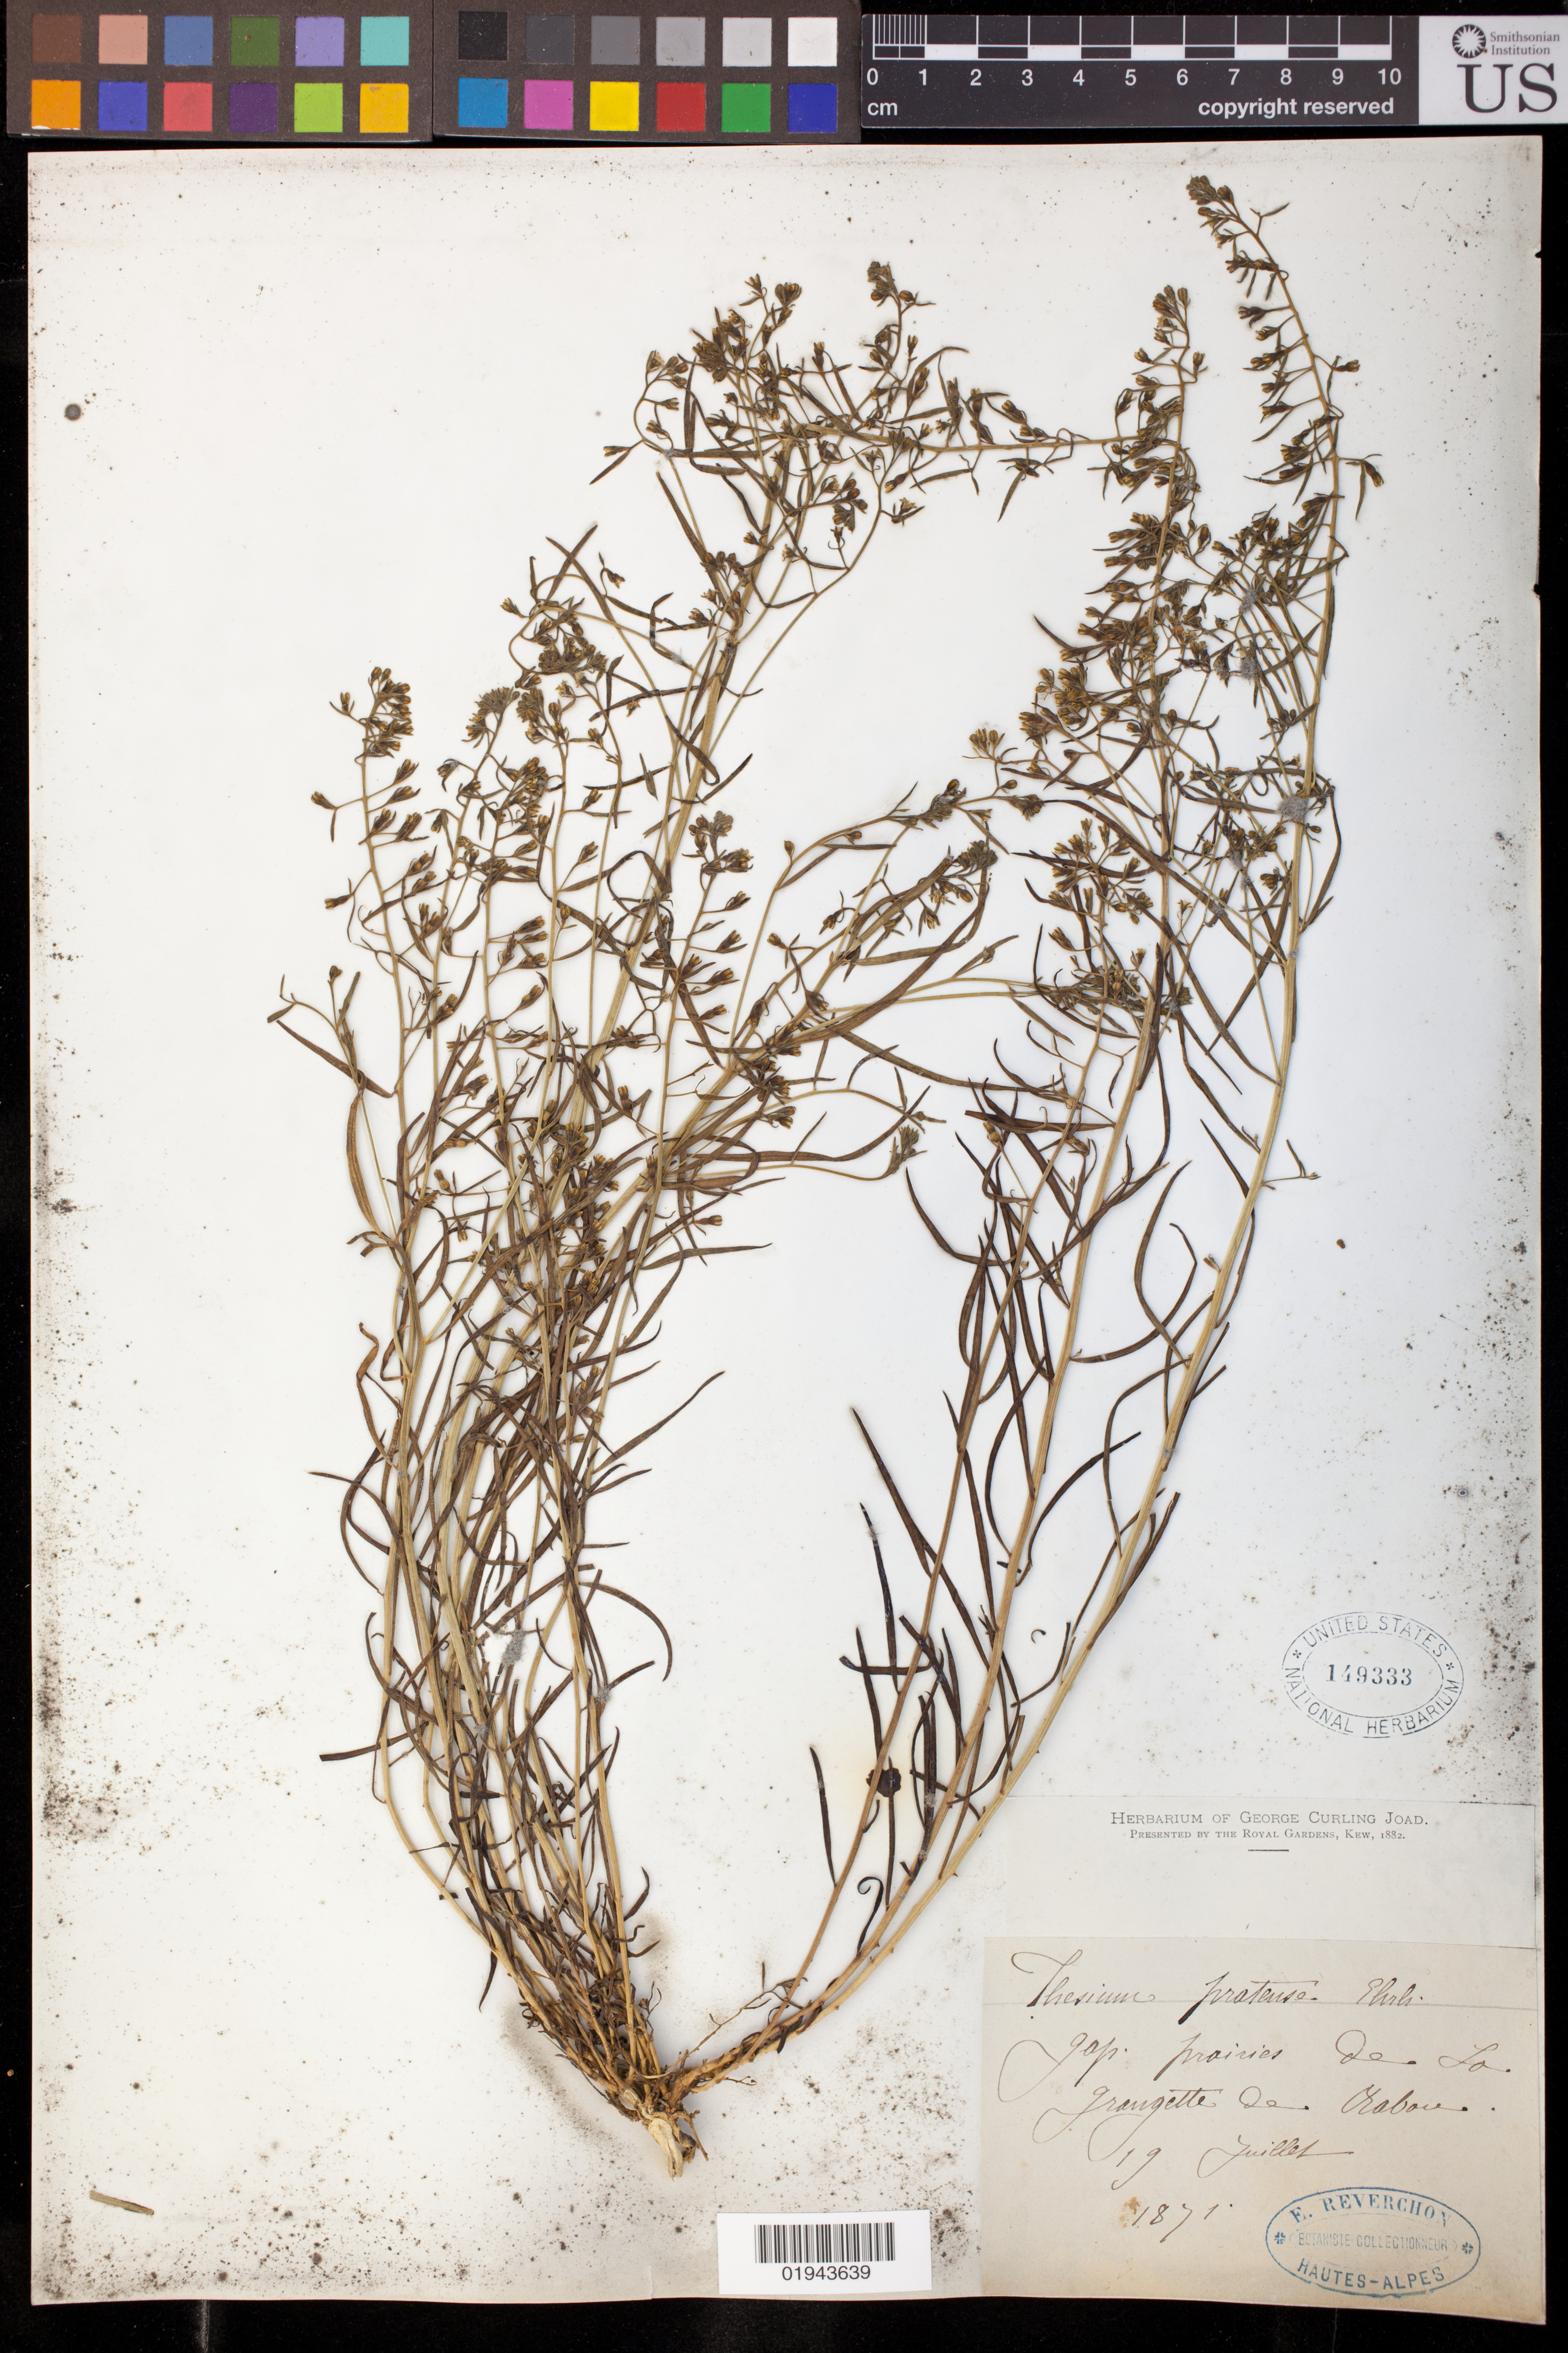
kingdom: Plantae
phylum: Tracheophyta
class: Magnoliopsida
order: Santalales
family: Thesiaceae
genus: Thesium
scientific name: Thesium pratense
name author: Ehrh. ex Schrad.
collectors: E. Reverchon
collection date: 1871-07-19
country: France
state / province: Provence-Alpes-Côte d'Azur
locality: Prairies de la grangette de Rabou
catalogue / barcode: US 149333